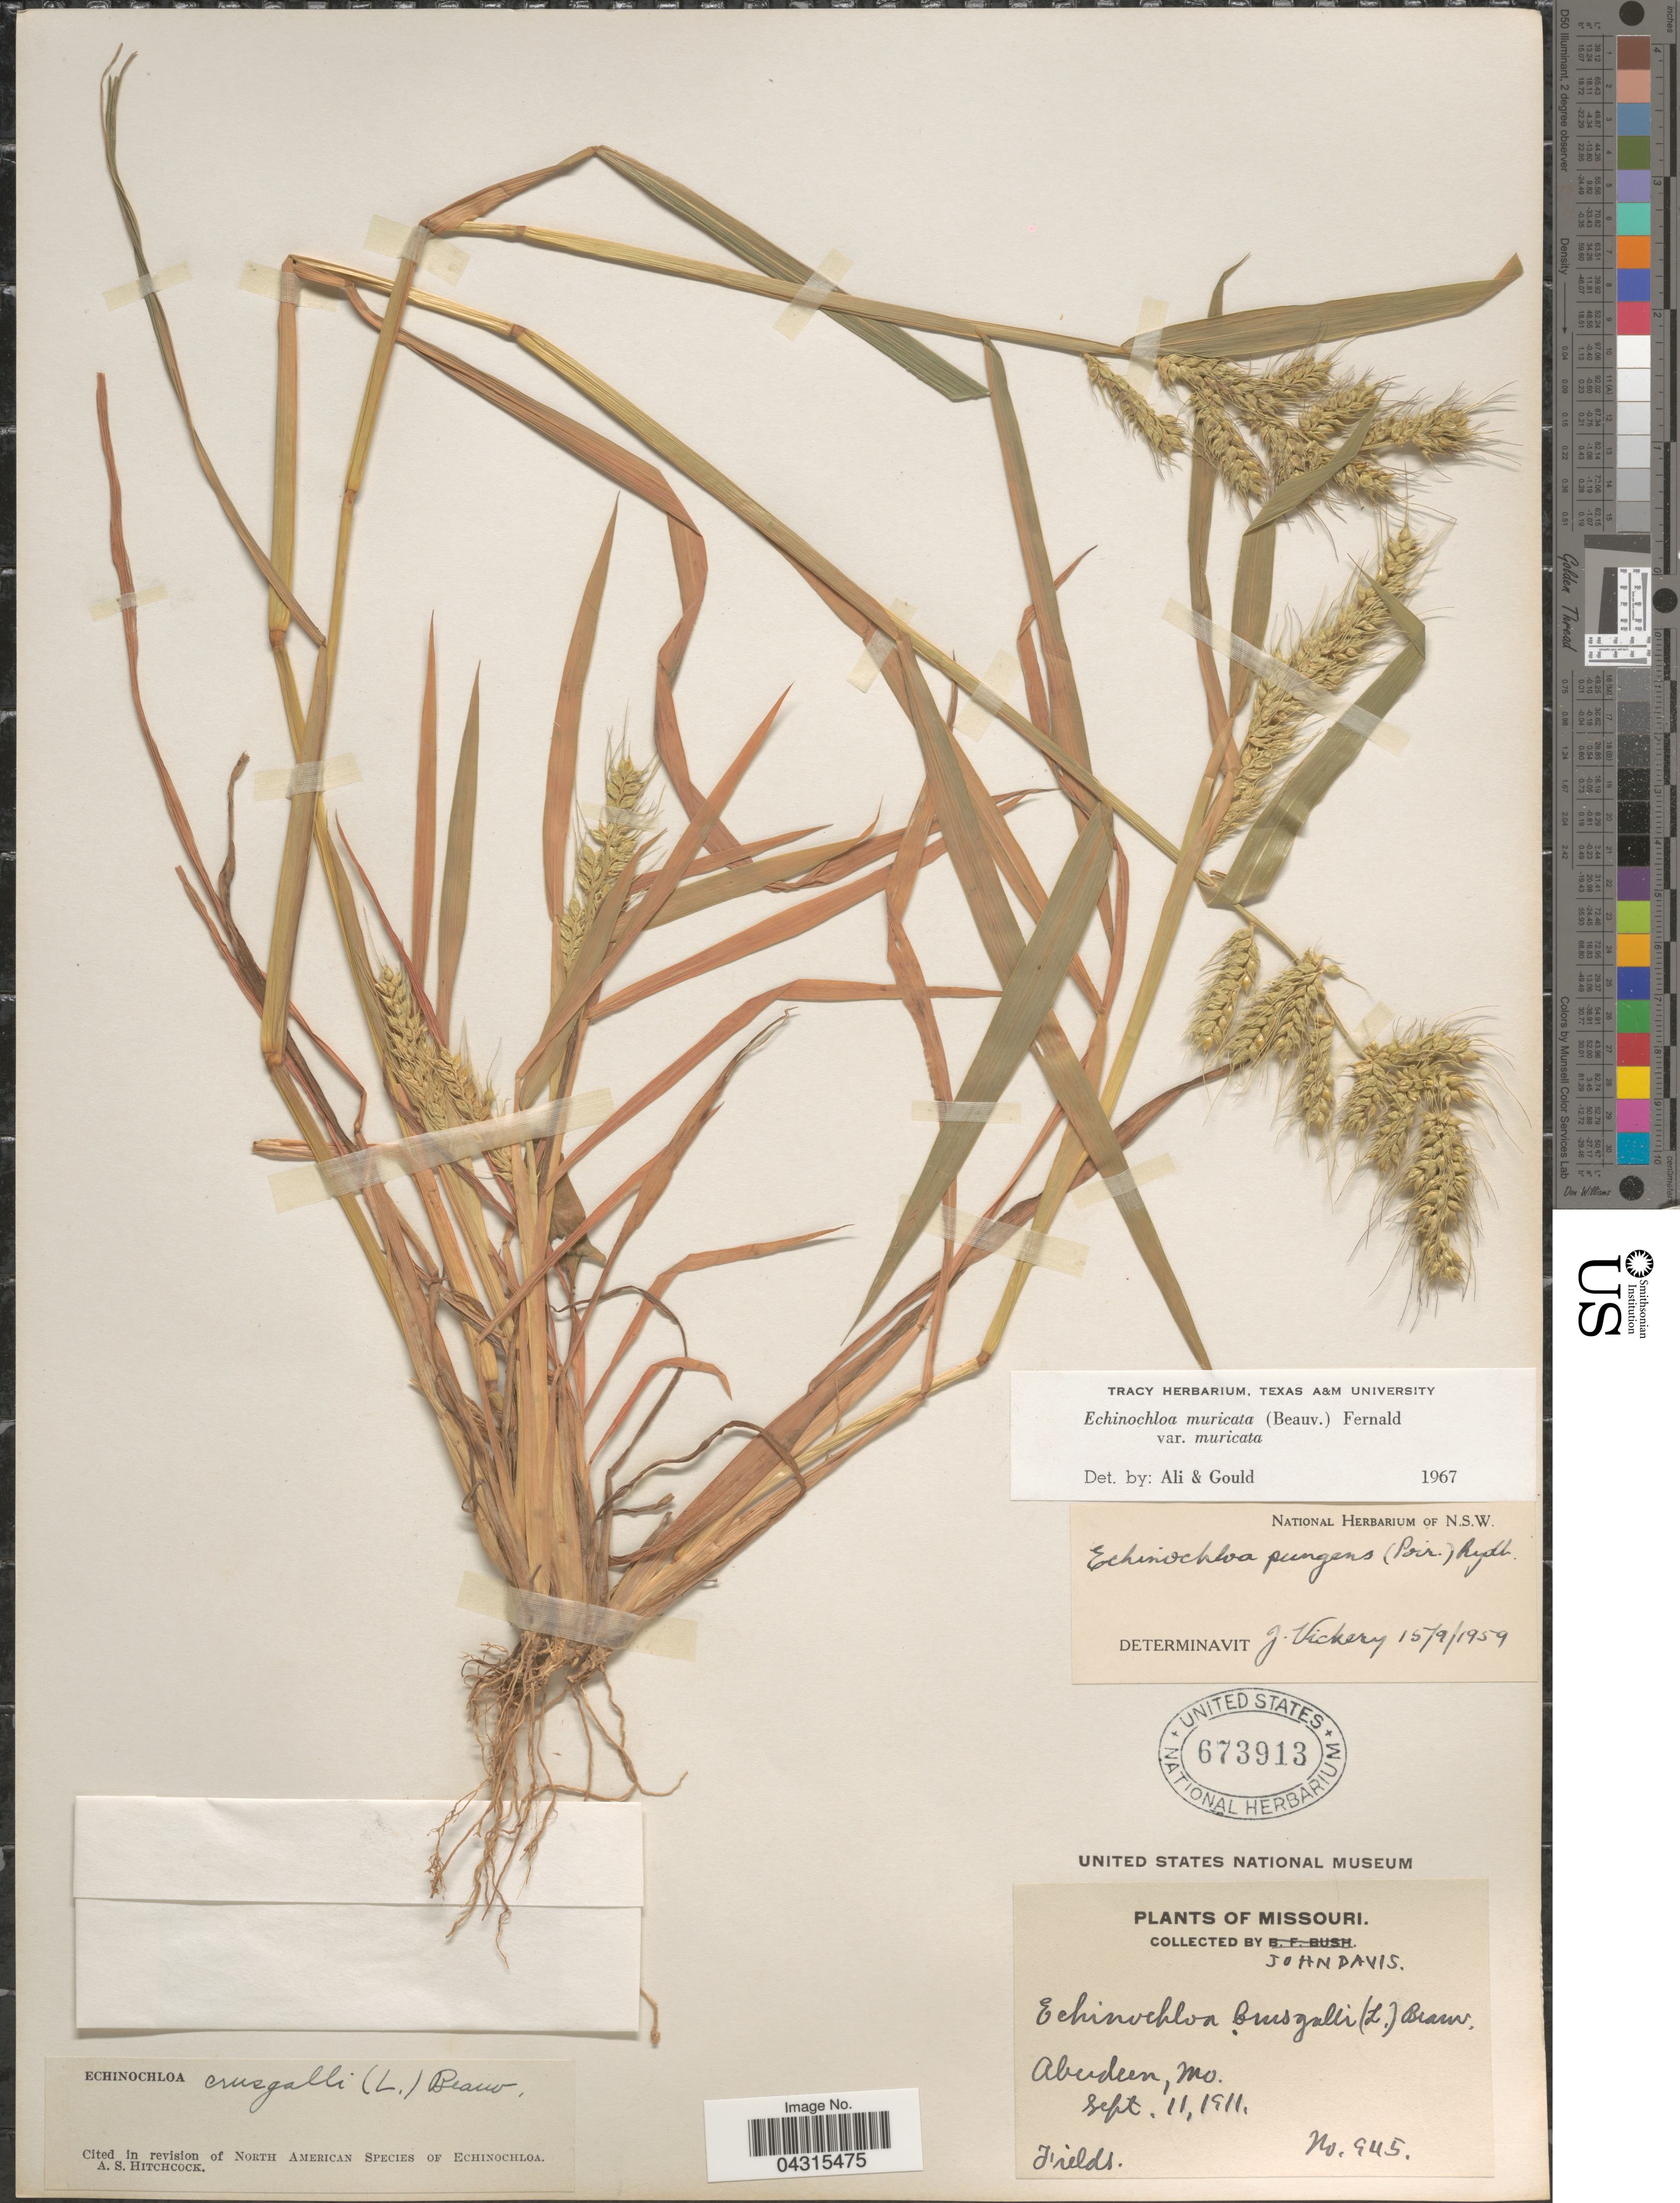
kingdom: Plantae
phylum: Tracheophyta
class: Liliopsida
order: Poales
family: Poaceae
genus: Echinochloa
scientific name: Echinochloa muricata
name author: (P. Beauv.) Fernald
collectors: J. Davis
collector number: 945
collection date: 1911-09-11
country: United States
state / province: Missouri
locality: Aberdeen.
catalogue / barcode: US 673913